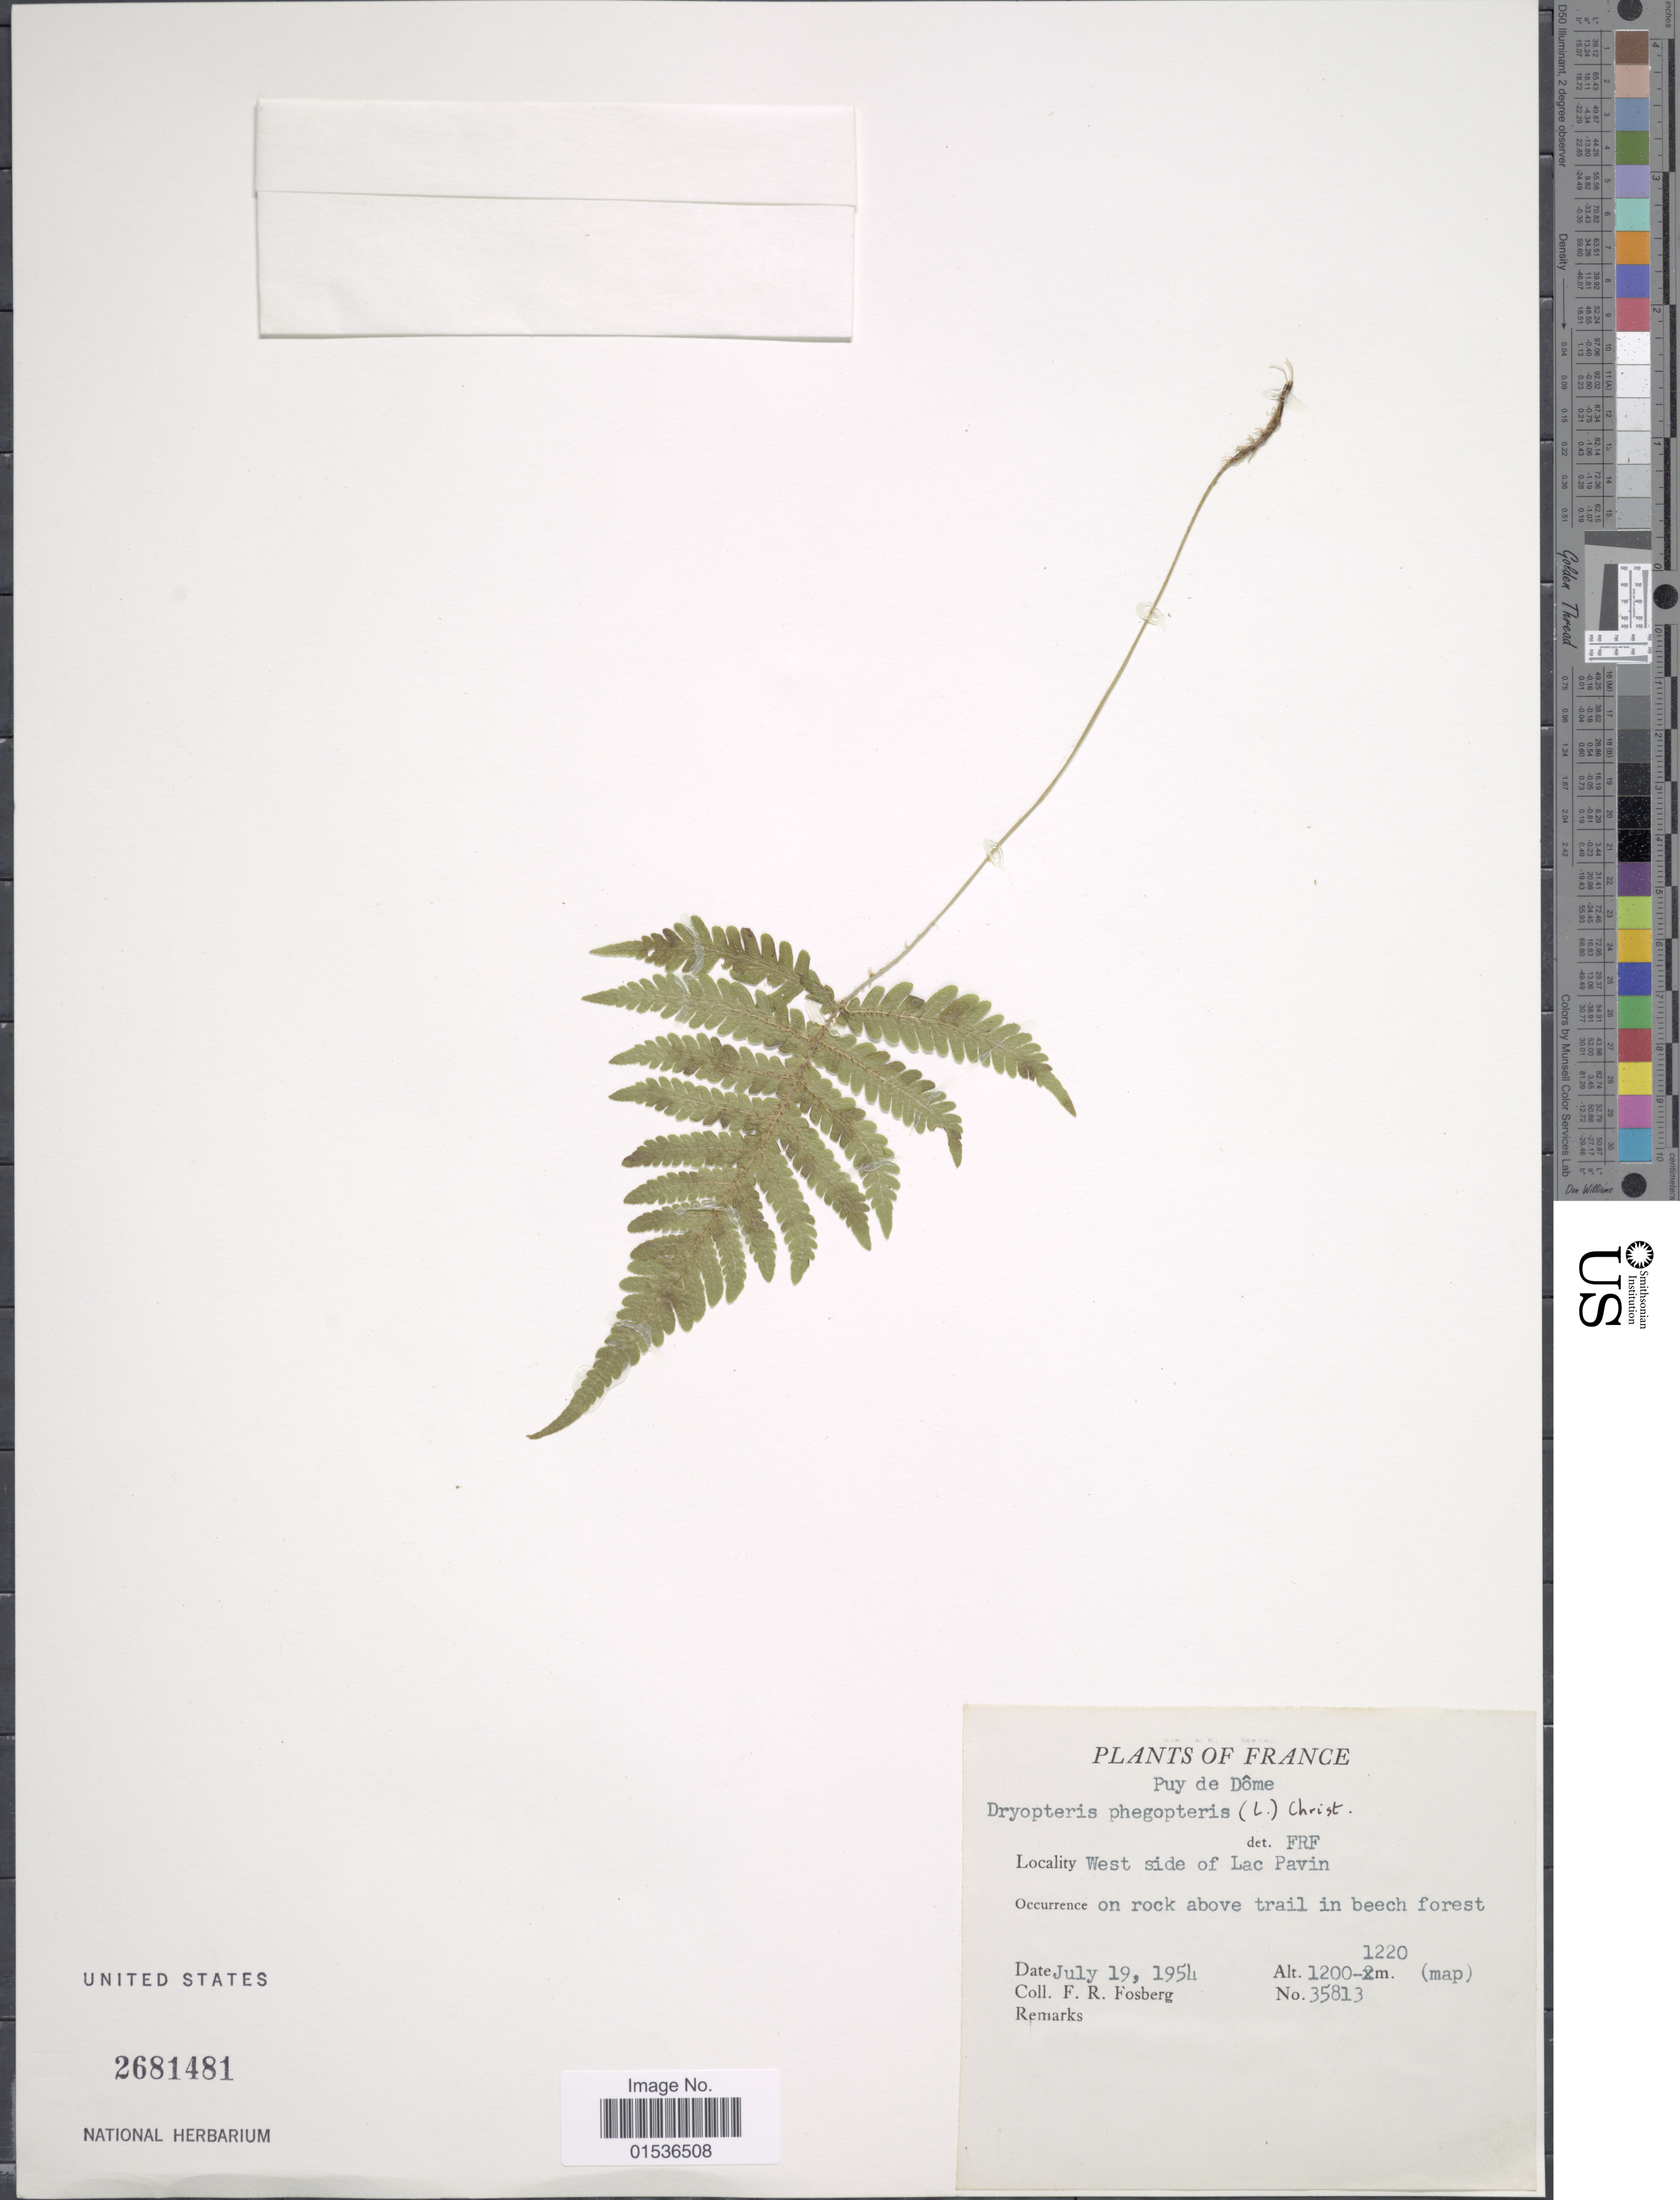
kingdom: Plantae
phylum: Tracheophyta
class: Polypodiopsida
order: Polypodiales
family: Thelypteridaceae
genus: Phegopteris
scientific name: Phegopteris connectilis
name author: (Michx.) Watt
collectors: F. R. Fosberg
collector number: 35813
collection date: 1954-07-19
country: France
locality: France, Puy de Dome. West side of Lac Pavin.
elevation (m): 1200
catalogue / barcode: US 2681481